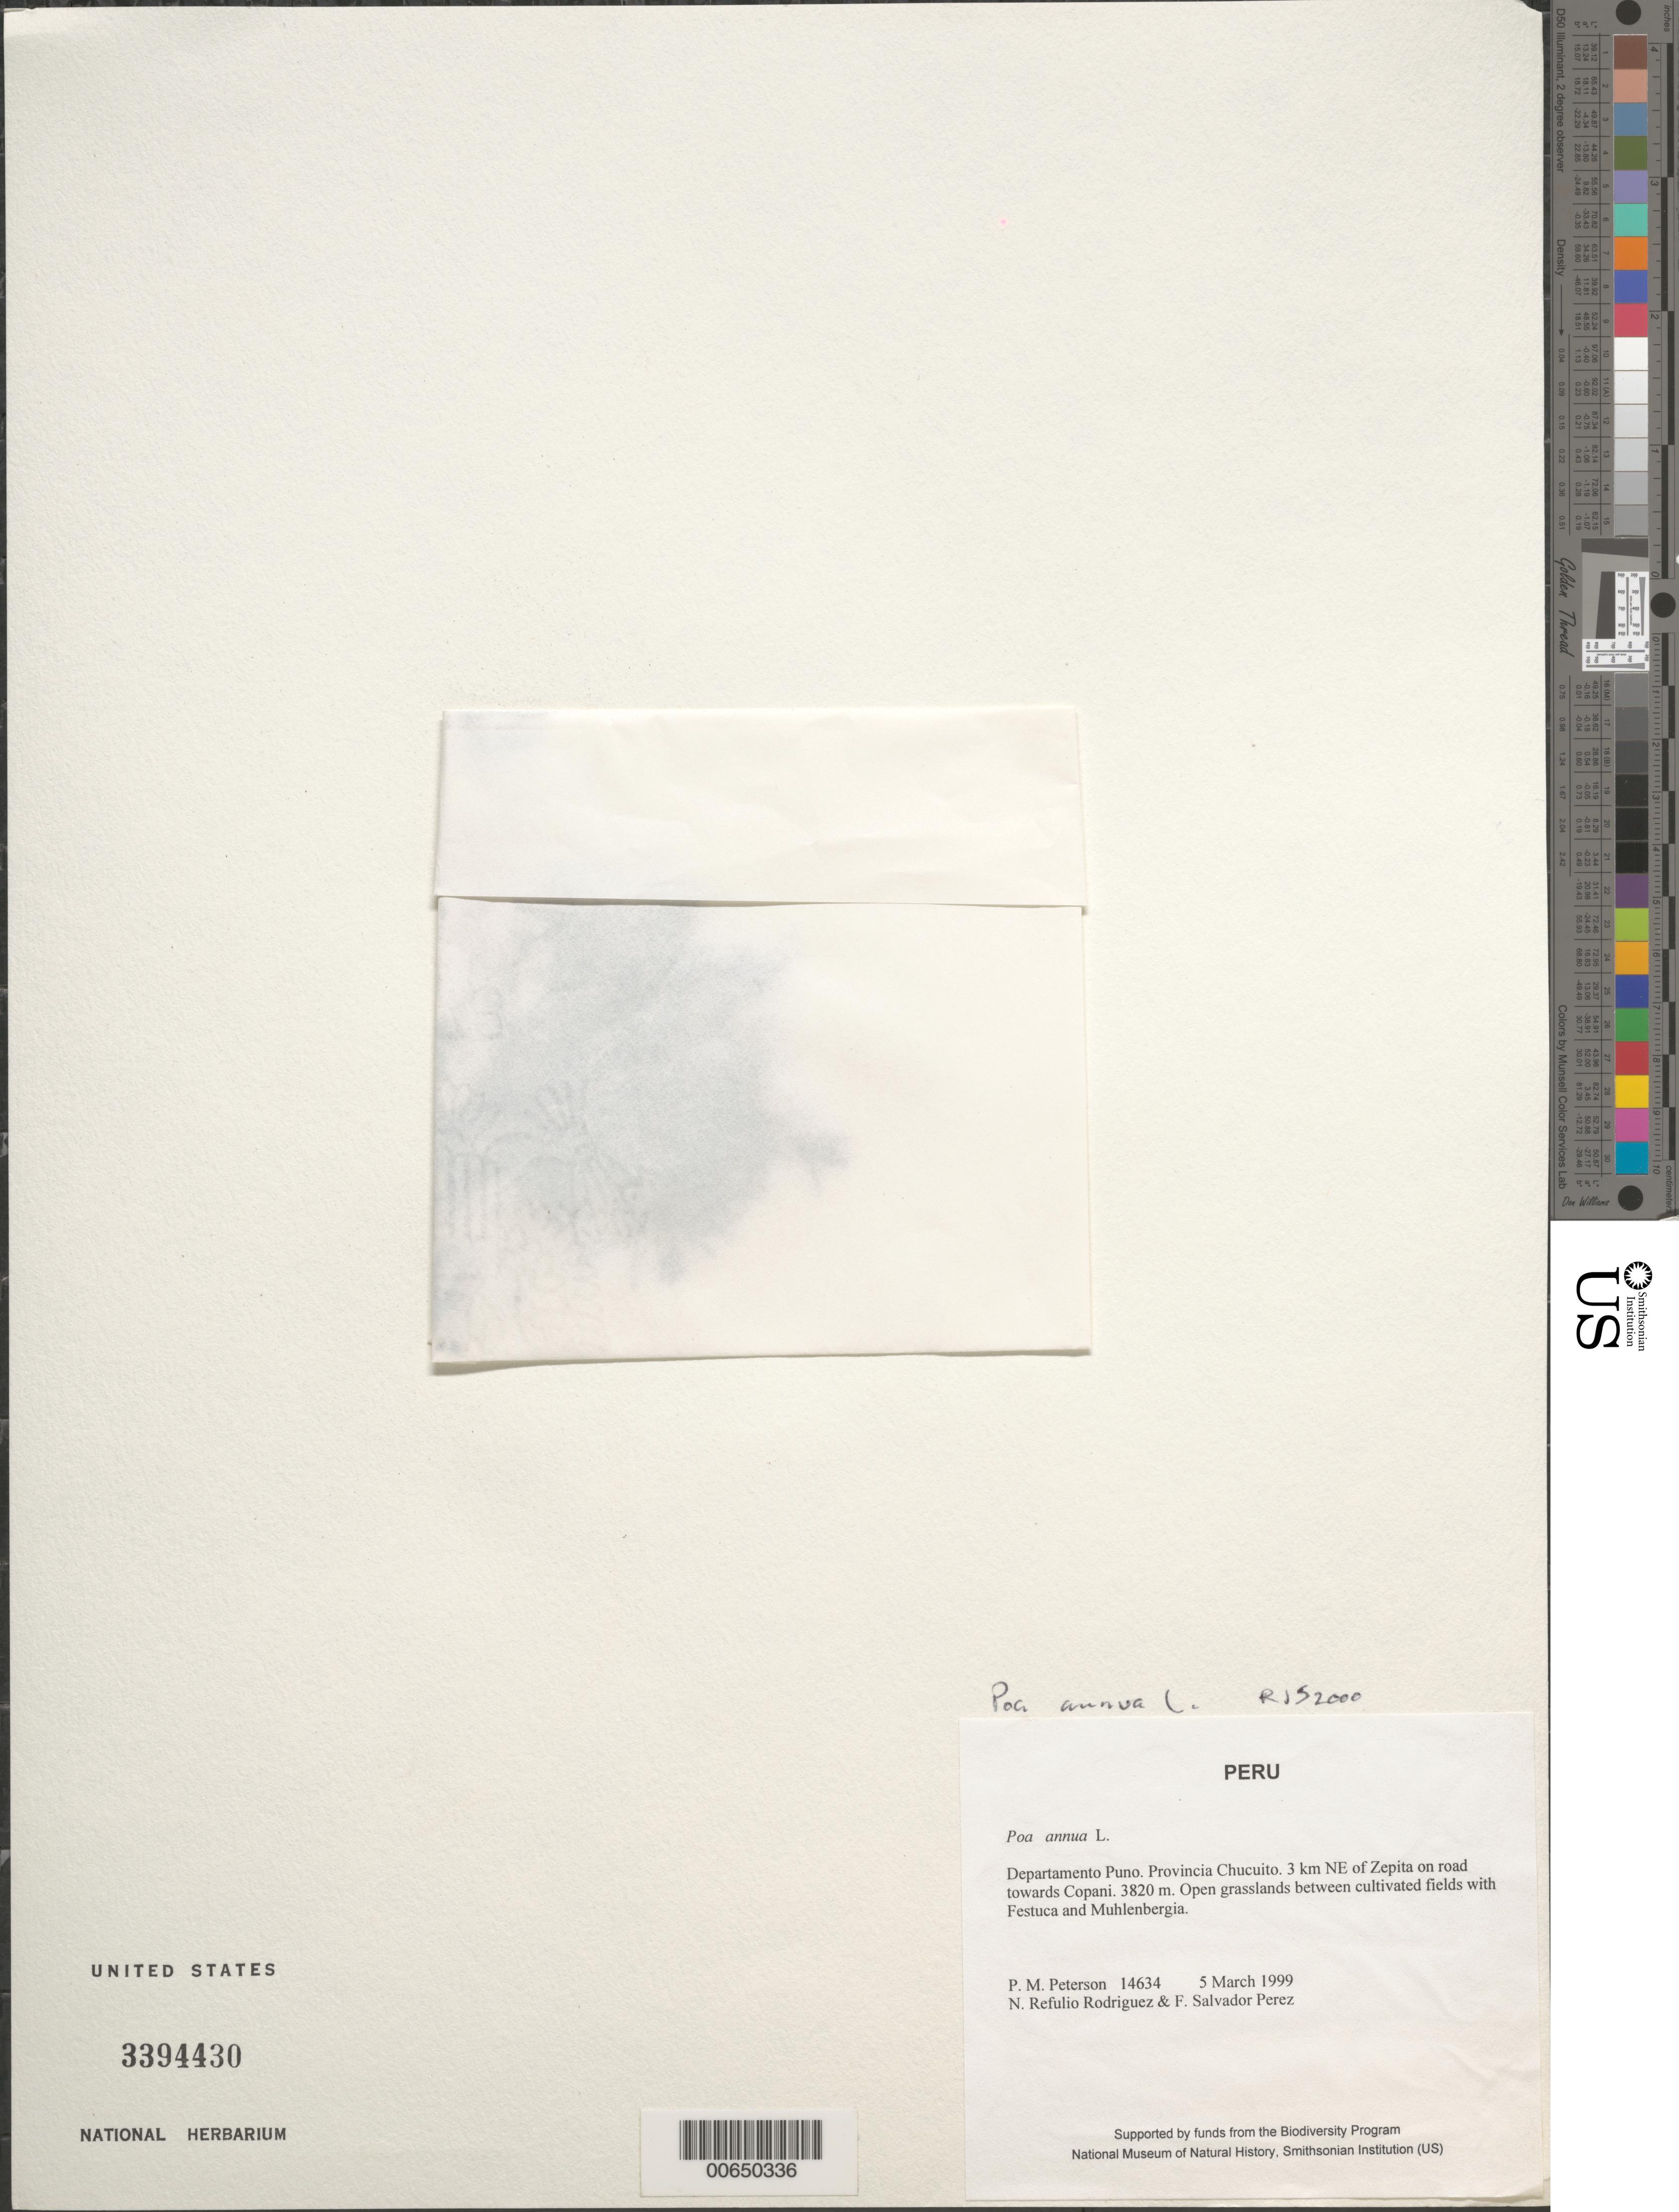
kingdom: Plantae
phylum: Tracheophyta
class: Liliopsida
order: Poales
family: Poaceae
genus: Poa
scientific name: Poa annua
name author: L.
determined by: Soreng, Robert J., Research Associate (BOT), Smithsonian Institution - National Museum of Natural History (UNITED STATES)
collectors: P. M. Peterson, N. Refulio-Rodríguez & F. Salvador Perez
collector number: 14634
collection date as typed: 05 Mar 1999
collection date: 1999-03-05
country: Peru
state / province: Puno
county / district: Chucuito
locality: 3 km NE of Zepita on road towards Copani.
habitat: Open grasslands between cultivated fields with Festuca and Muhlenbergia.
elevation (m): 3820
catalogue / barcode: US 3394430